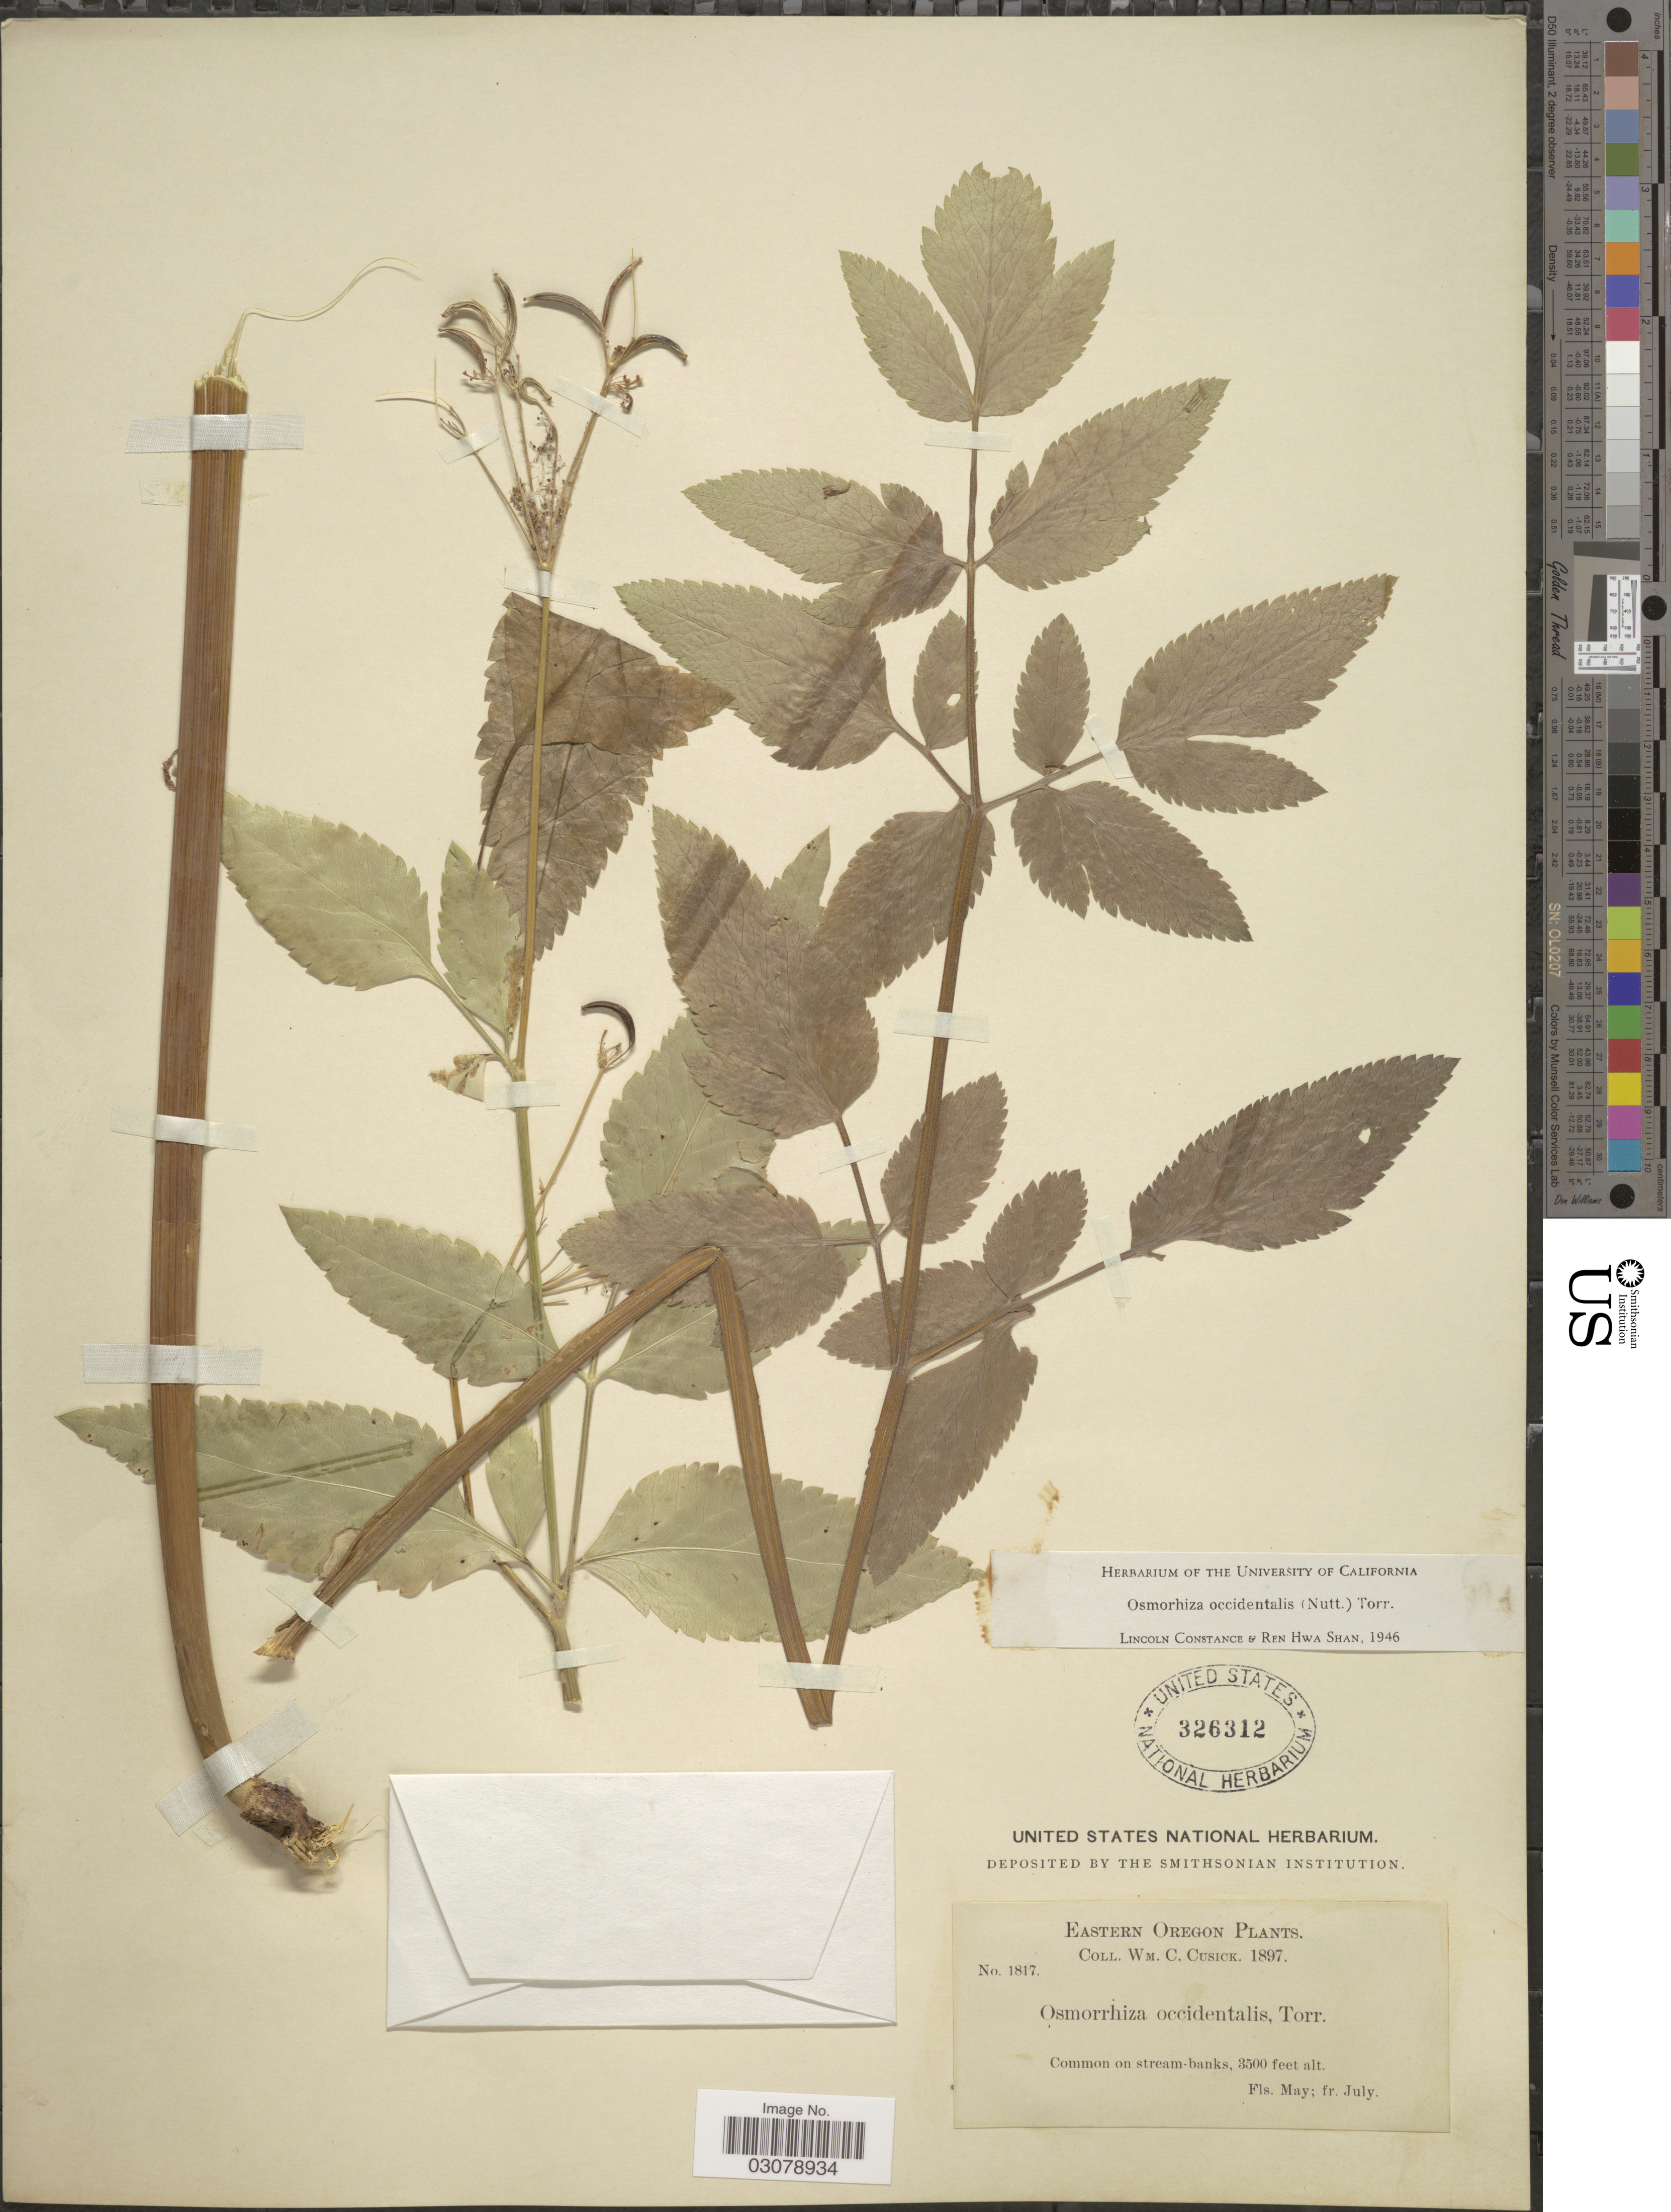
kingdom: Plantae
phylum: Tracheophyta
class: Magnoliopsida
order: Apiales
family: Apiaceae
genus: Osmorhiza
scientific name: Osmorhiza occidentalis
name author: (Nutt.) Torr.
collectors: W. C. Cusick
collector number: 1817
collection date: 1897-05/1897-07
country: United States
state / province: Oregon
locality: Eastern Oregon, Common on stream-banks.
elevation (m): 1067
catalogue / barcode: US 326312